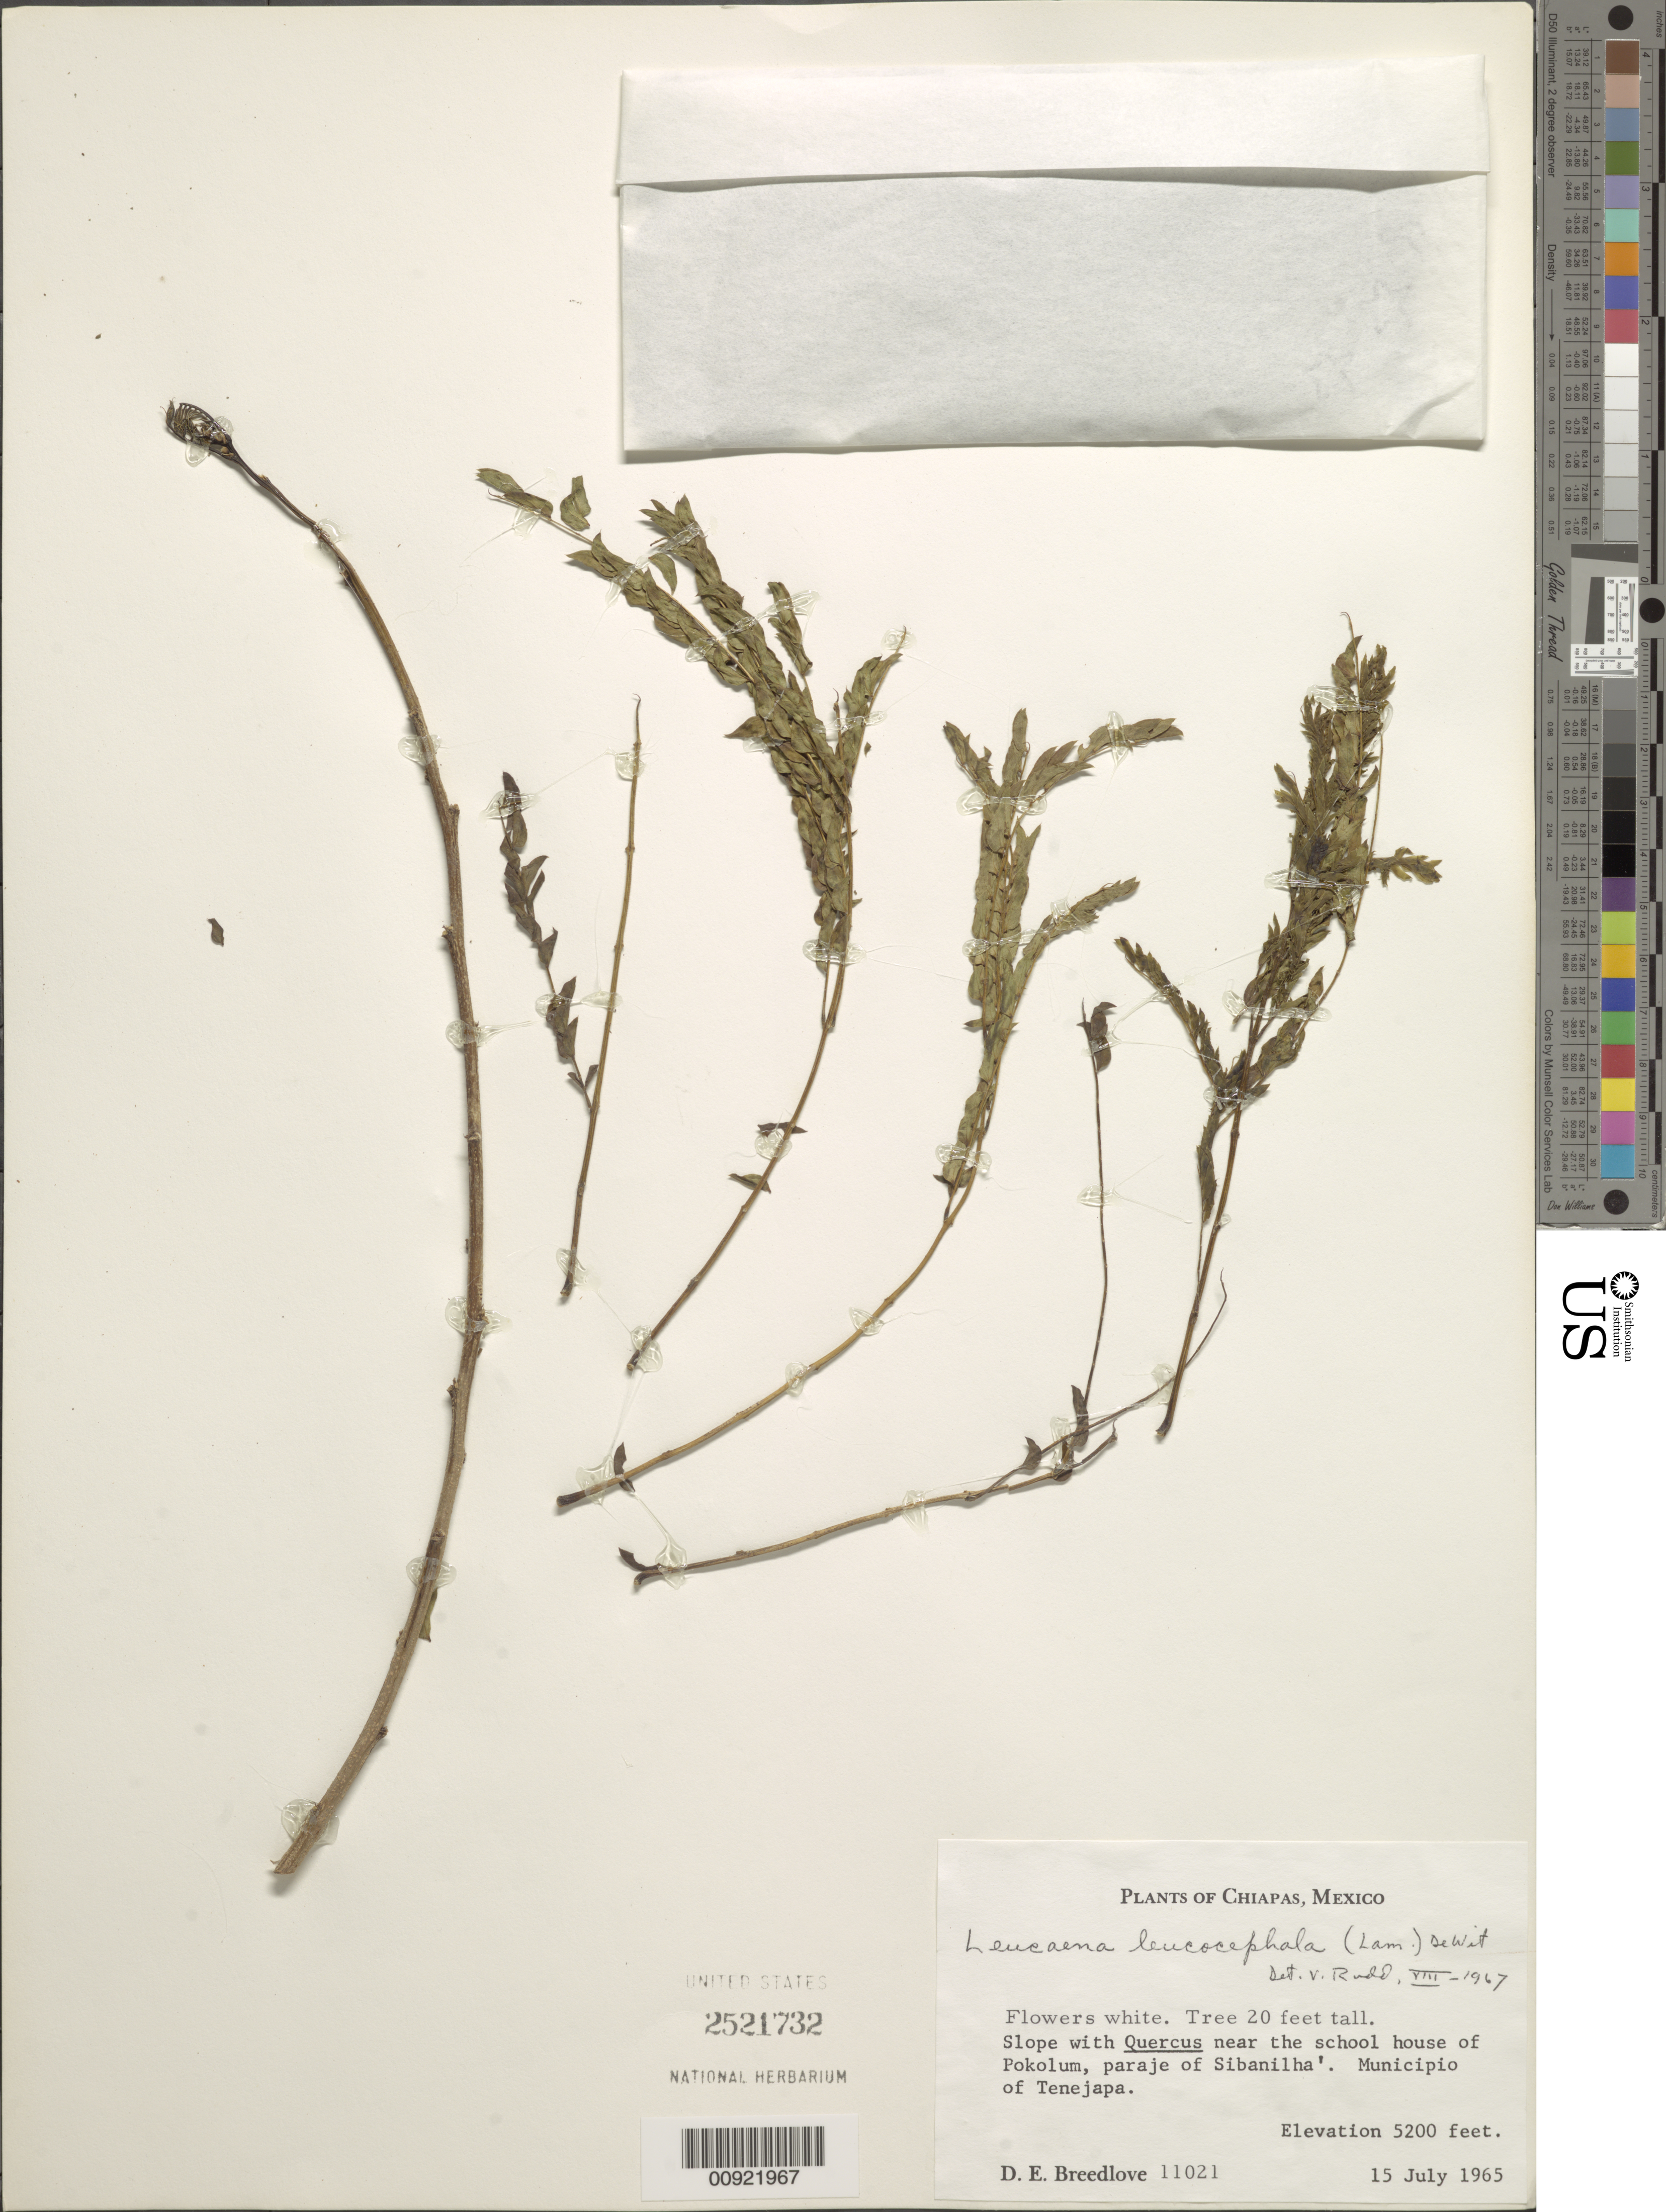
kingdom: Plantae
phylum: Tracheophyta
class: Magnoliopsida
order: Fabales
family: Fabaceae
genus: Leucaena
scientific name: Leucaena leucocephala subsp. leucocephala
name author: (Lam.) de Wit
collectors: D. E. Breedlove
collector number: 11021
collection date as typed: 15 Jul 1965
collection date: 1965-07-15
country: Mexico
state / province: Chiapas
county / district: Tenejapa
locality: Near the school house of Pokolum, paraje of Sibanilha'. Municipio of Tenejapa, Chiapas.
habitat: Slope with Quercus.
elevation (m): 1585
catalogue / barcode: US 2521732